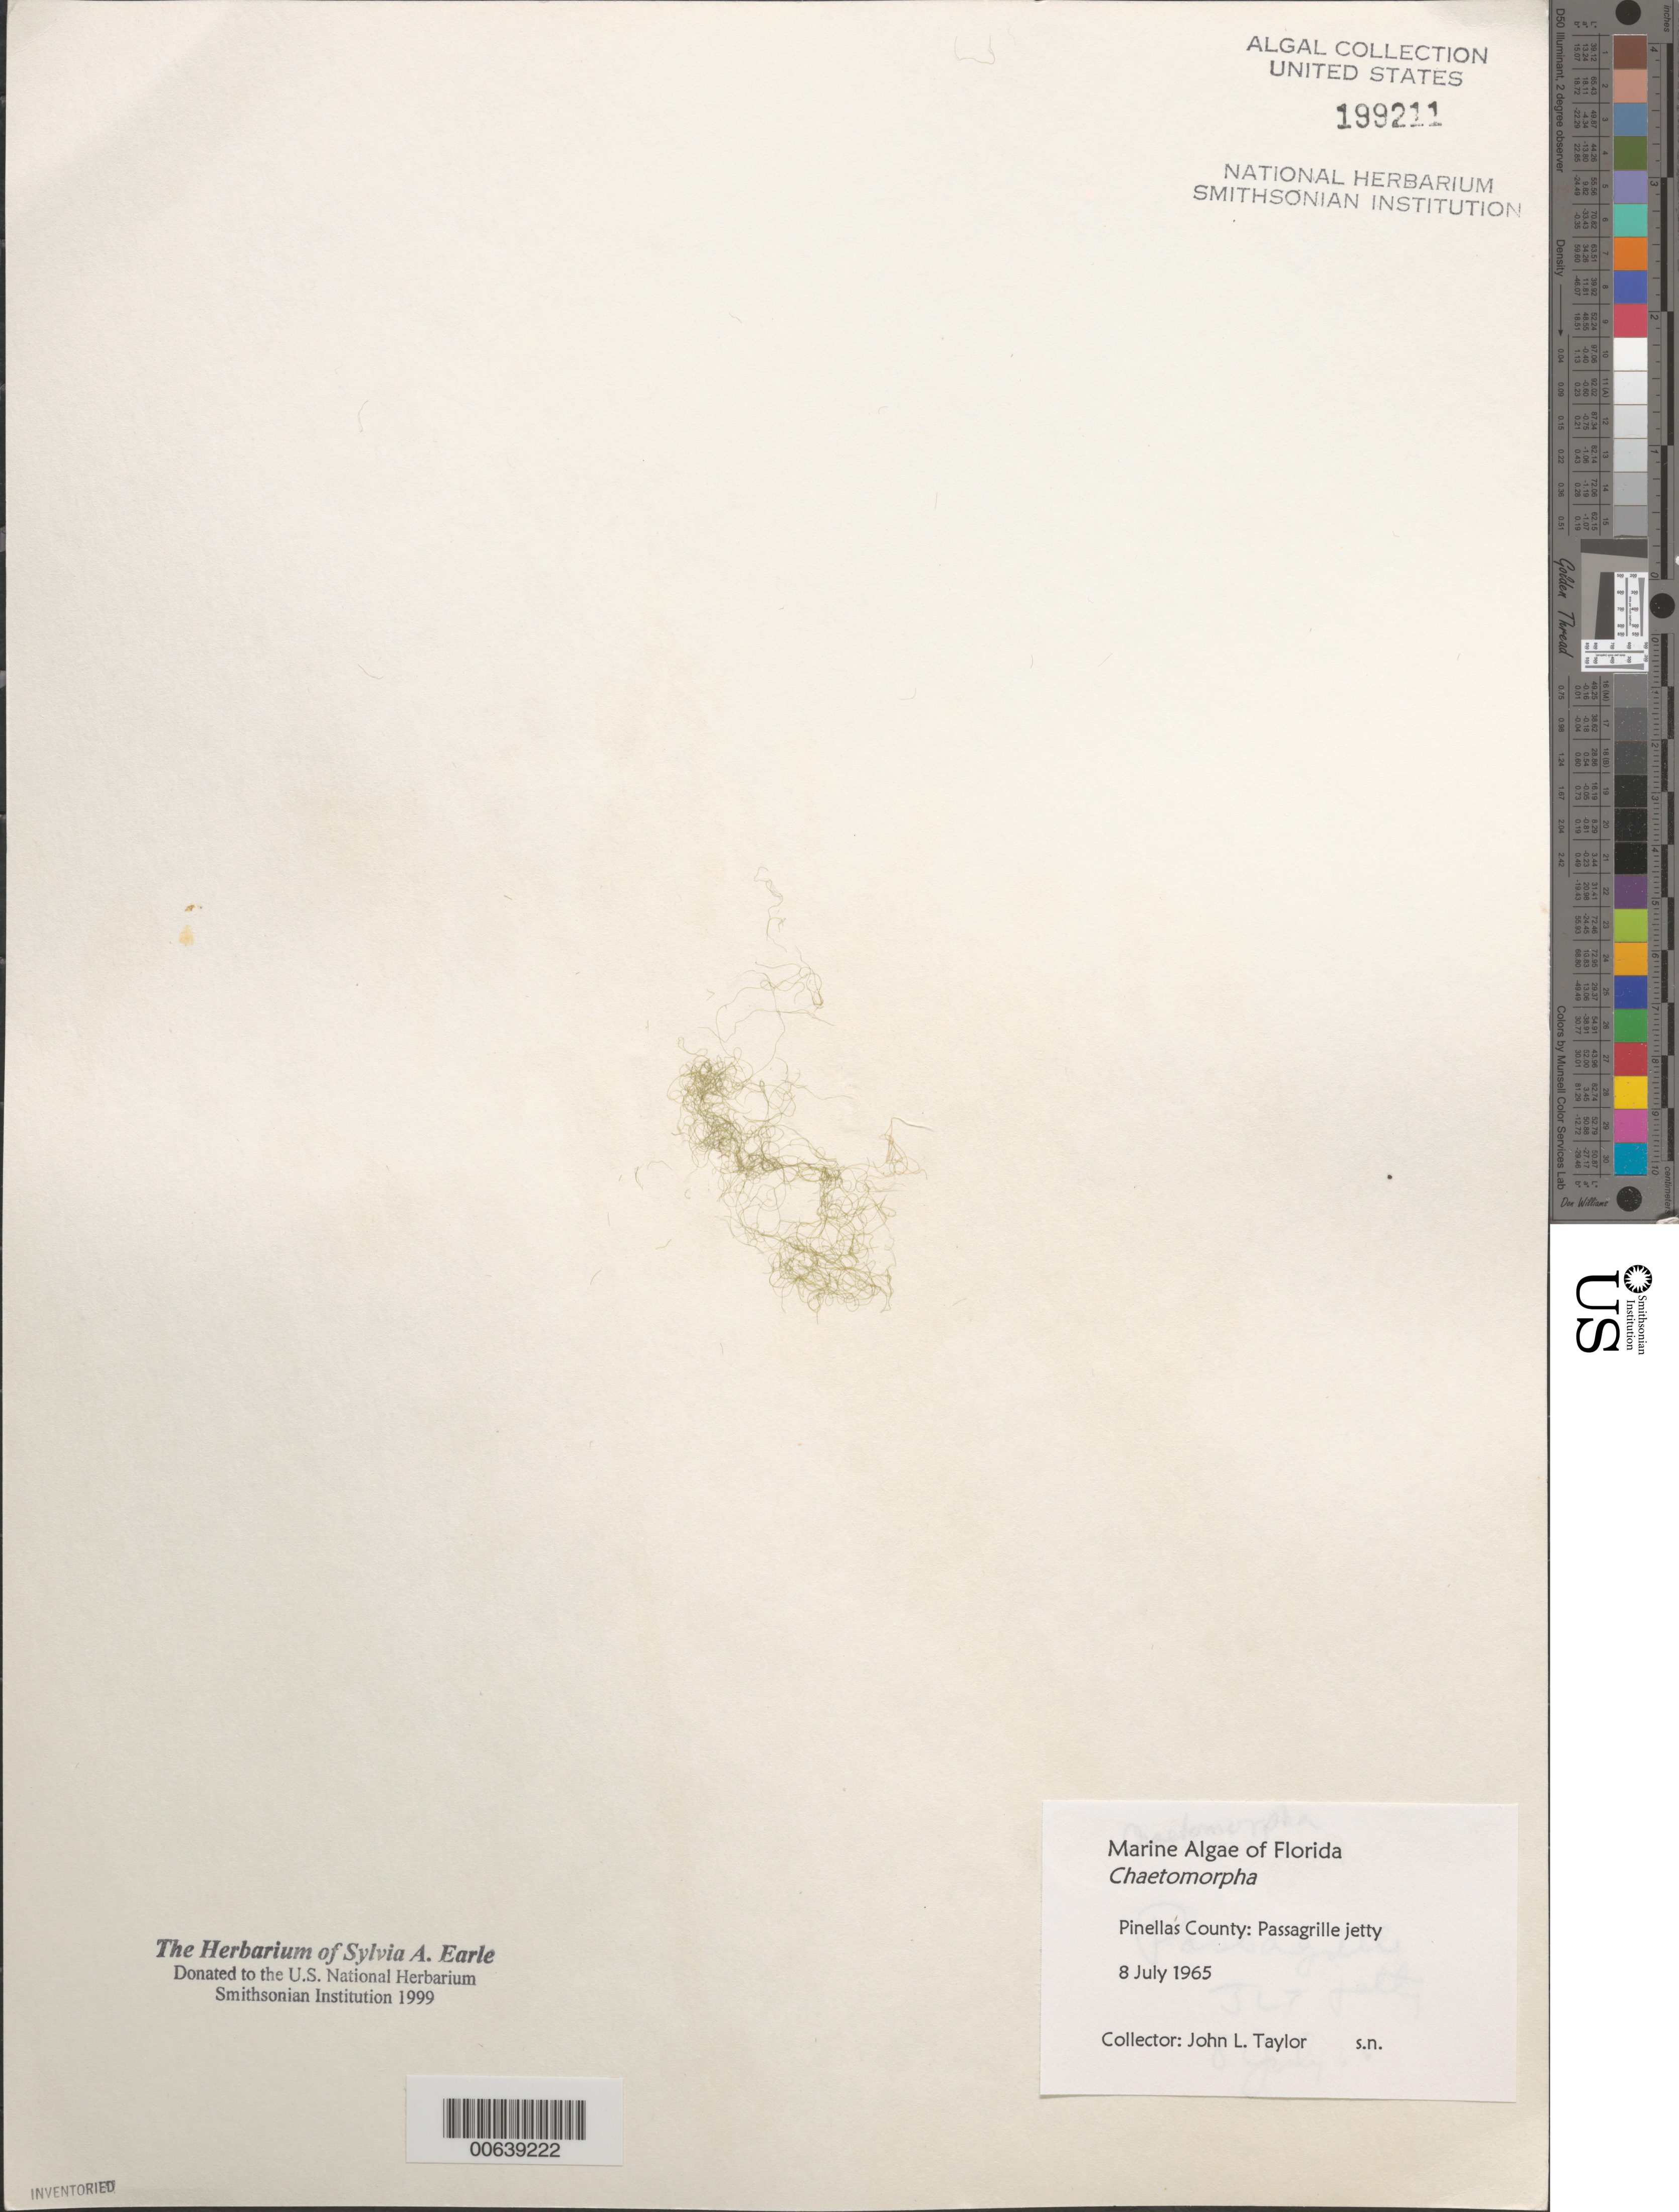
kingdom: Plantae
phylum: Chlorophyta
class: Ulvophyceae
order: Cladophorales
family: Cladophoraceae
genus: Chaetomorpha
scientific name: Chaetomorpha sp.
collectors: J. L. Taylor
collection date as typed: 08 Jul 1965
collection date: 1965-07-08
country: United States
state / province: Florida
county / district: Pinellas County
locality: Pass-a-Grille jetty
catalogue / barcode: US 199211